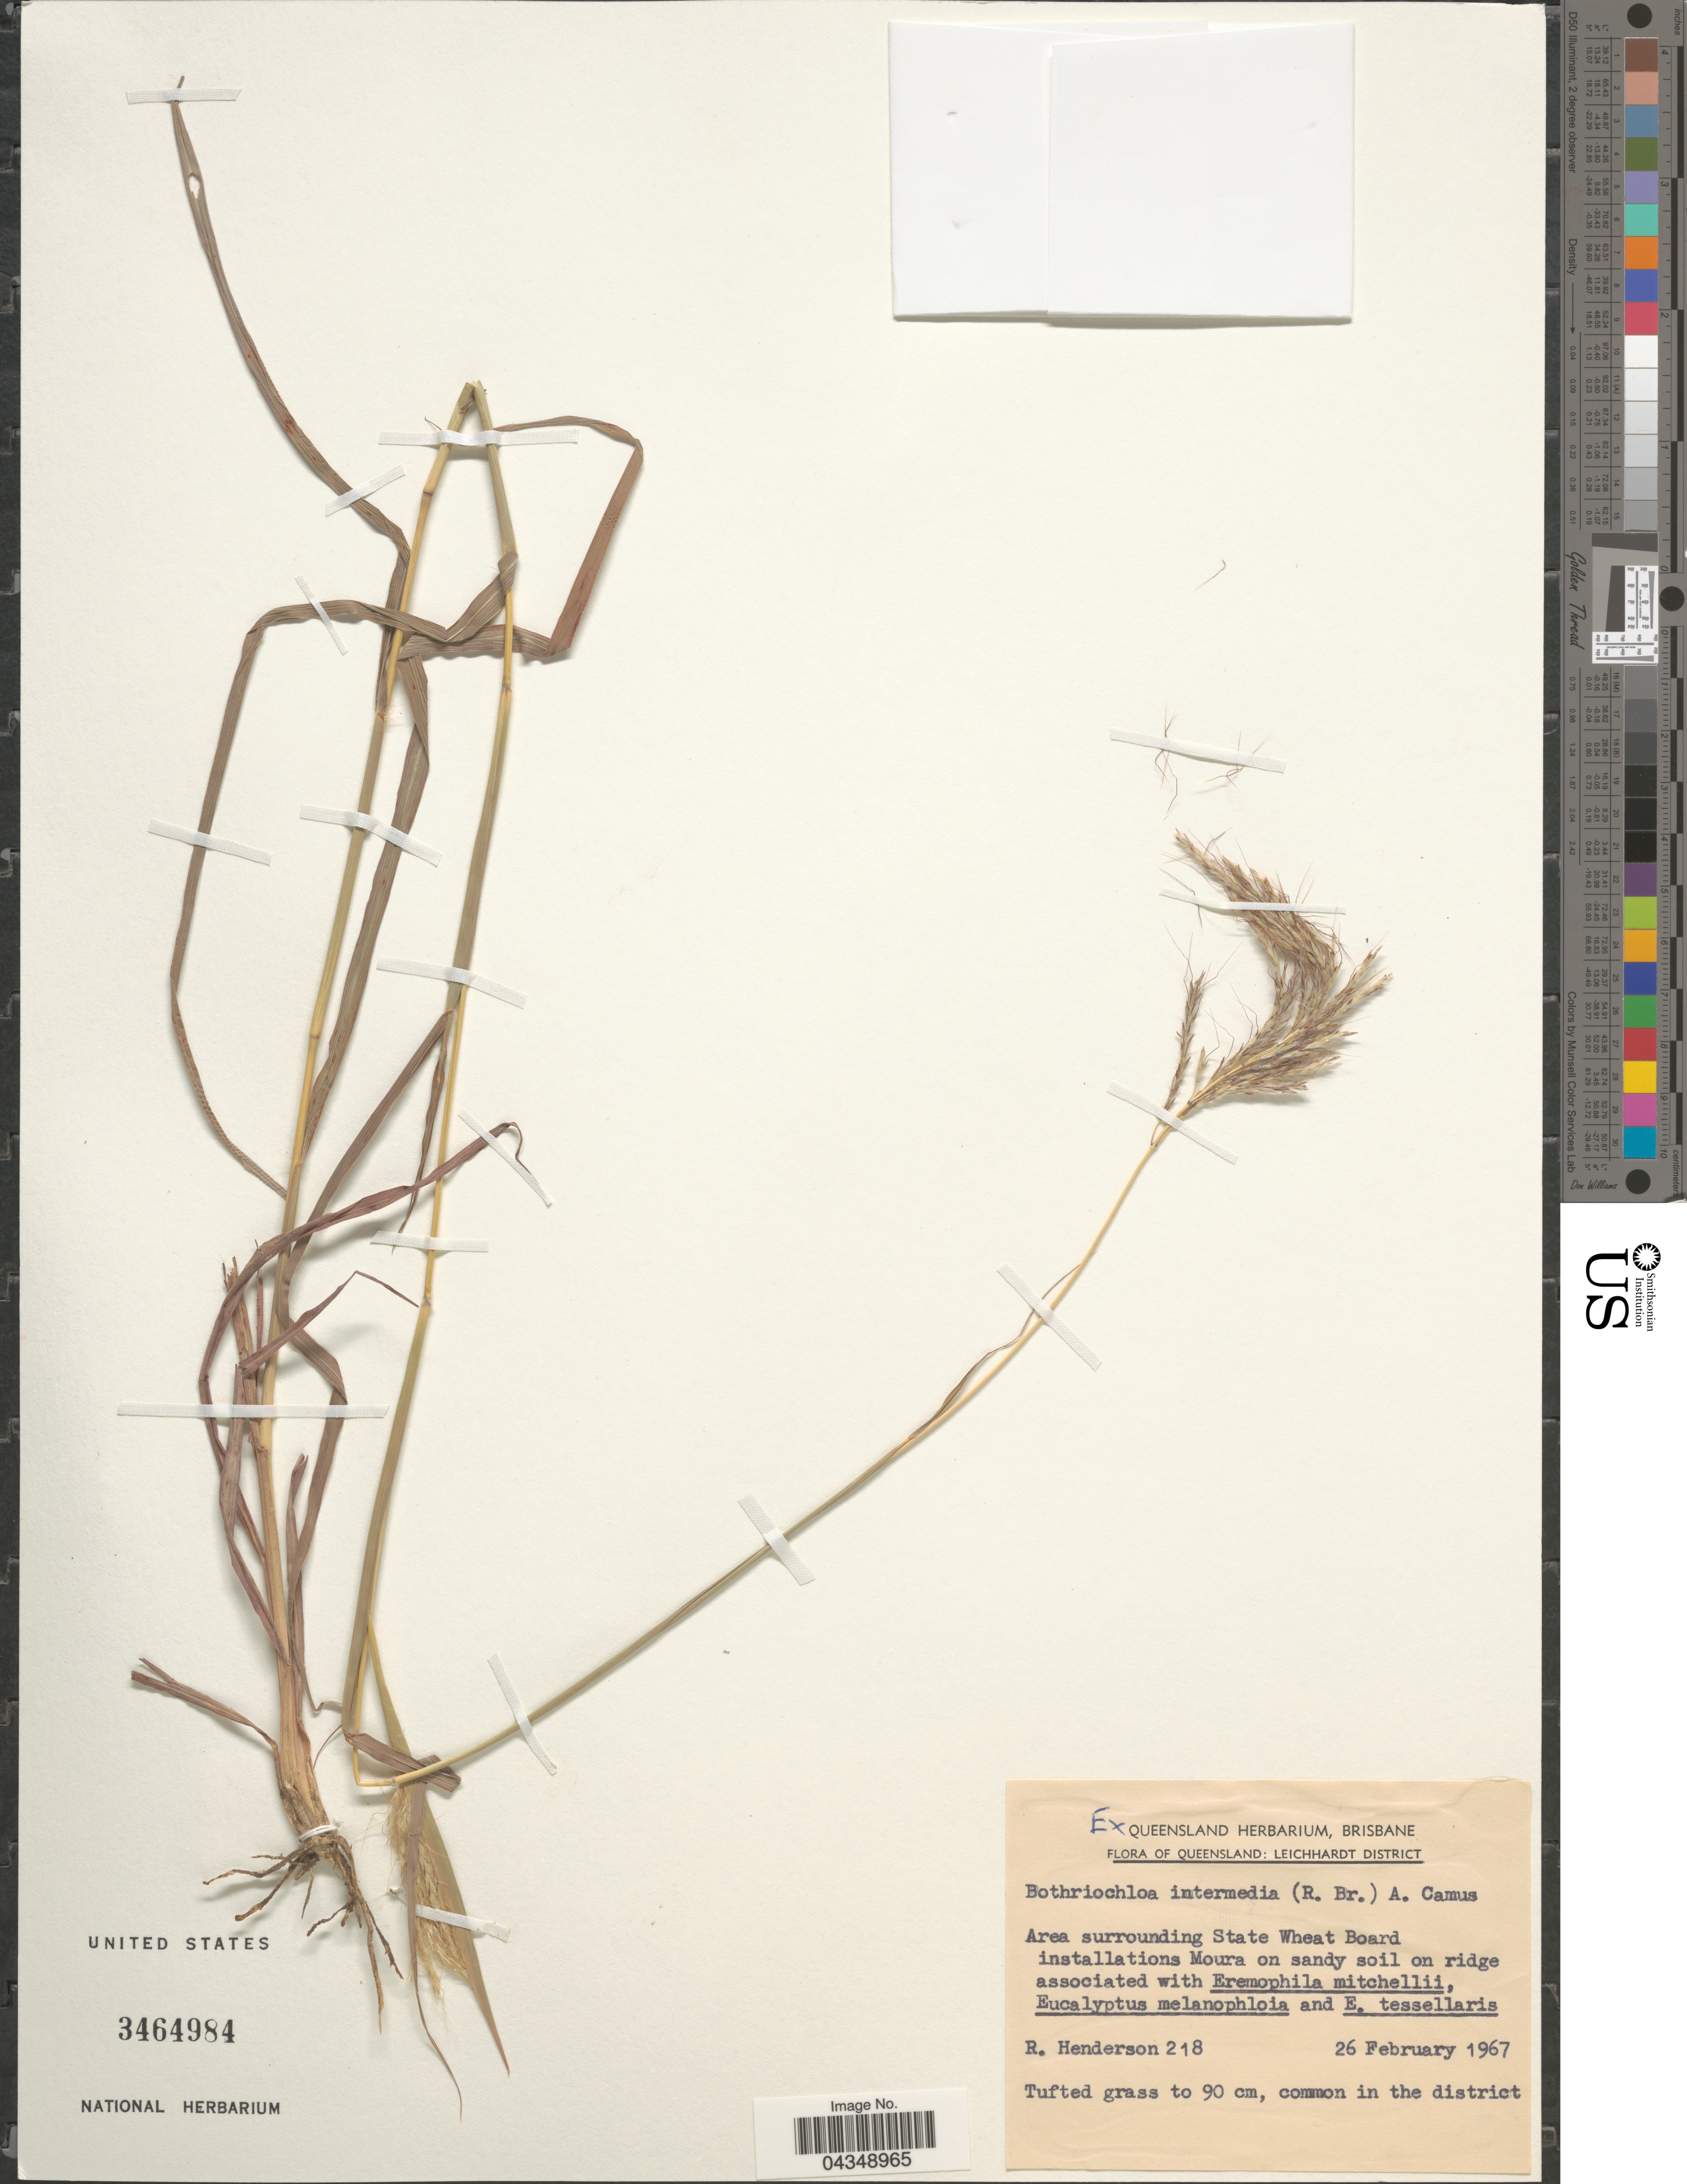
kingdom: Plantae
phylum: Tracheophyta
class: Liliopsida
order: Poales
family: Poaceae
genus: Bothriochloa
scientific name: Bothriochloa bladhii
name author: (Retz.) S.T. Blake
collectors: R. Henderson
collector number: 218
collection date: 1967-02-26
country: Australia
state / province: Queensland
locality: Leichhardt District. Area surrounding State Wheat Board.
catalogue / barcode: US 3464984